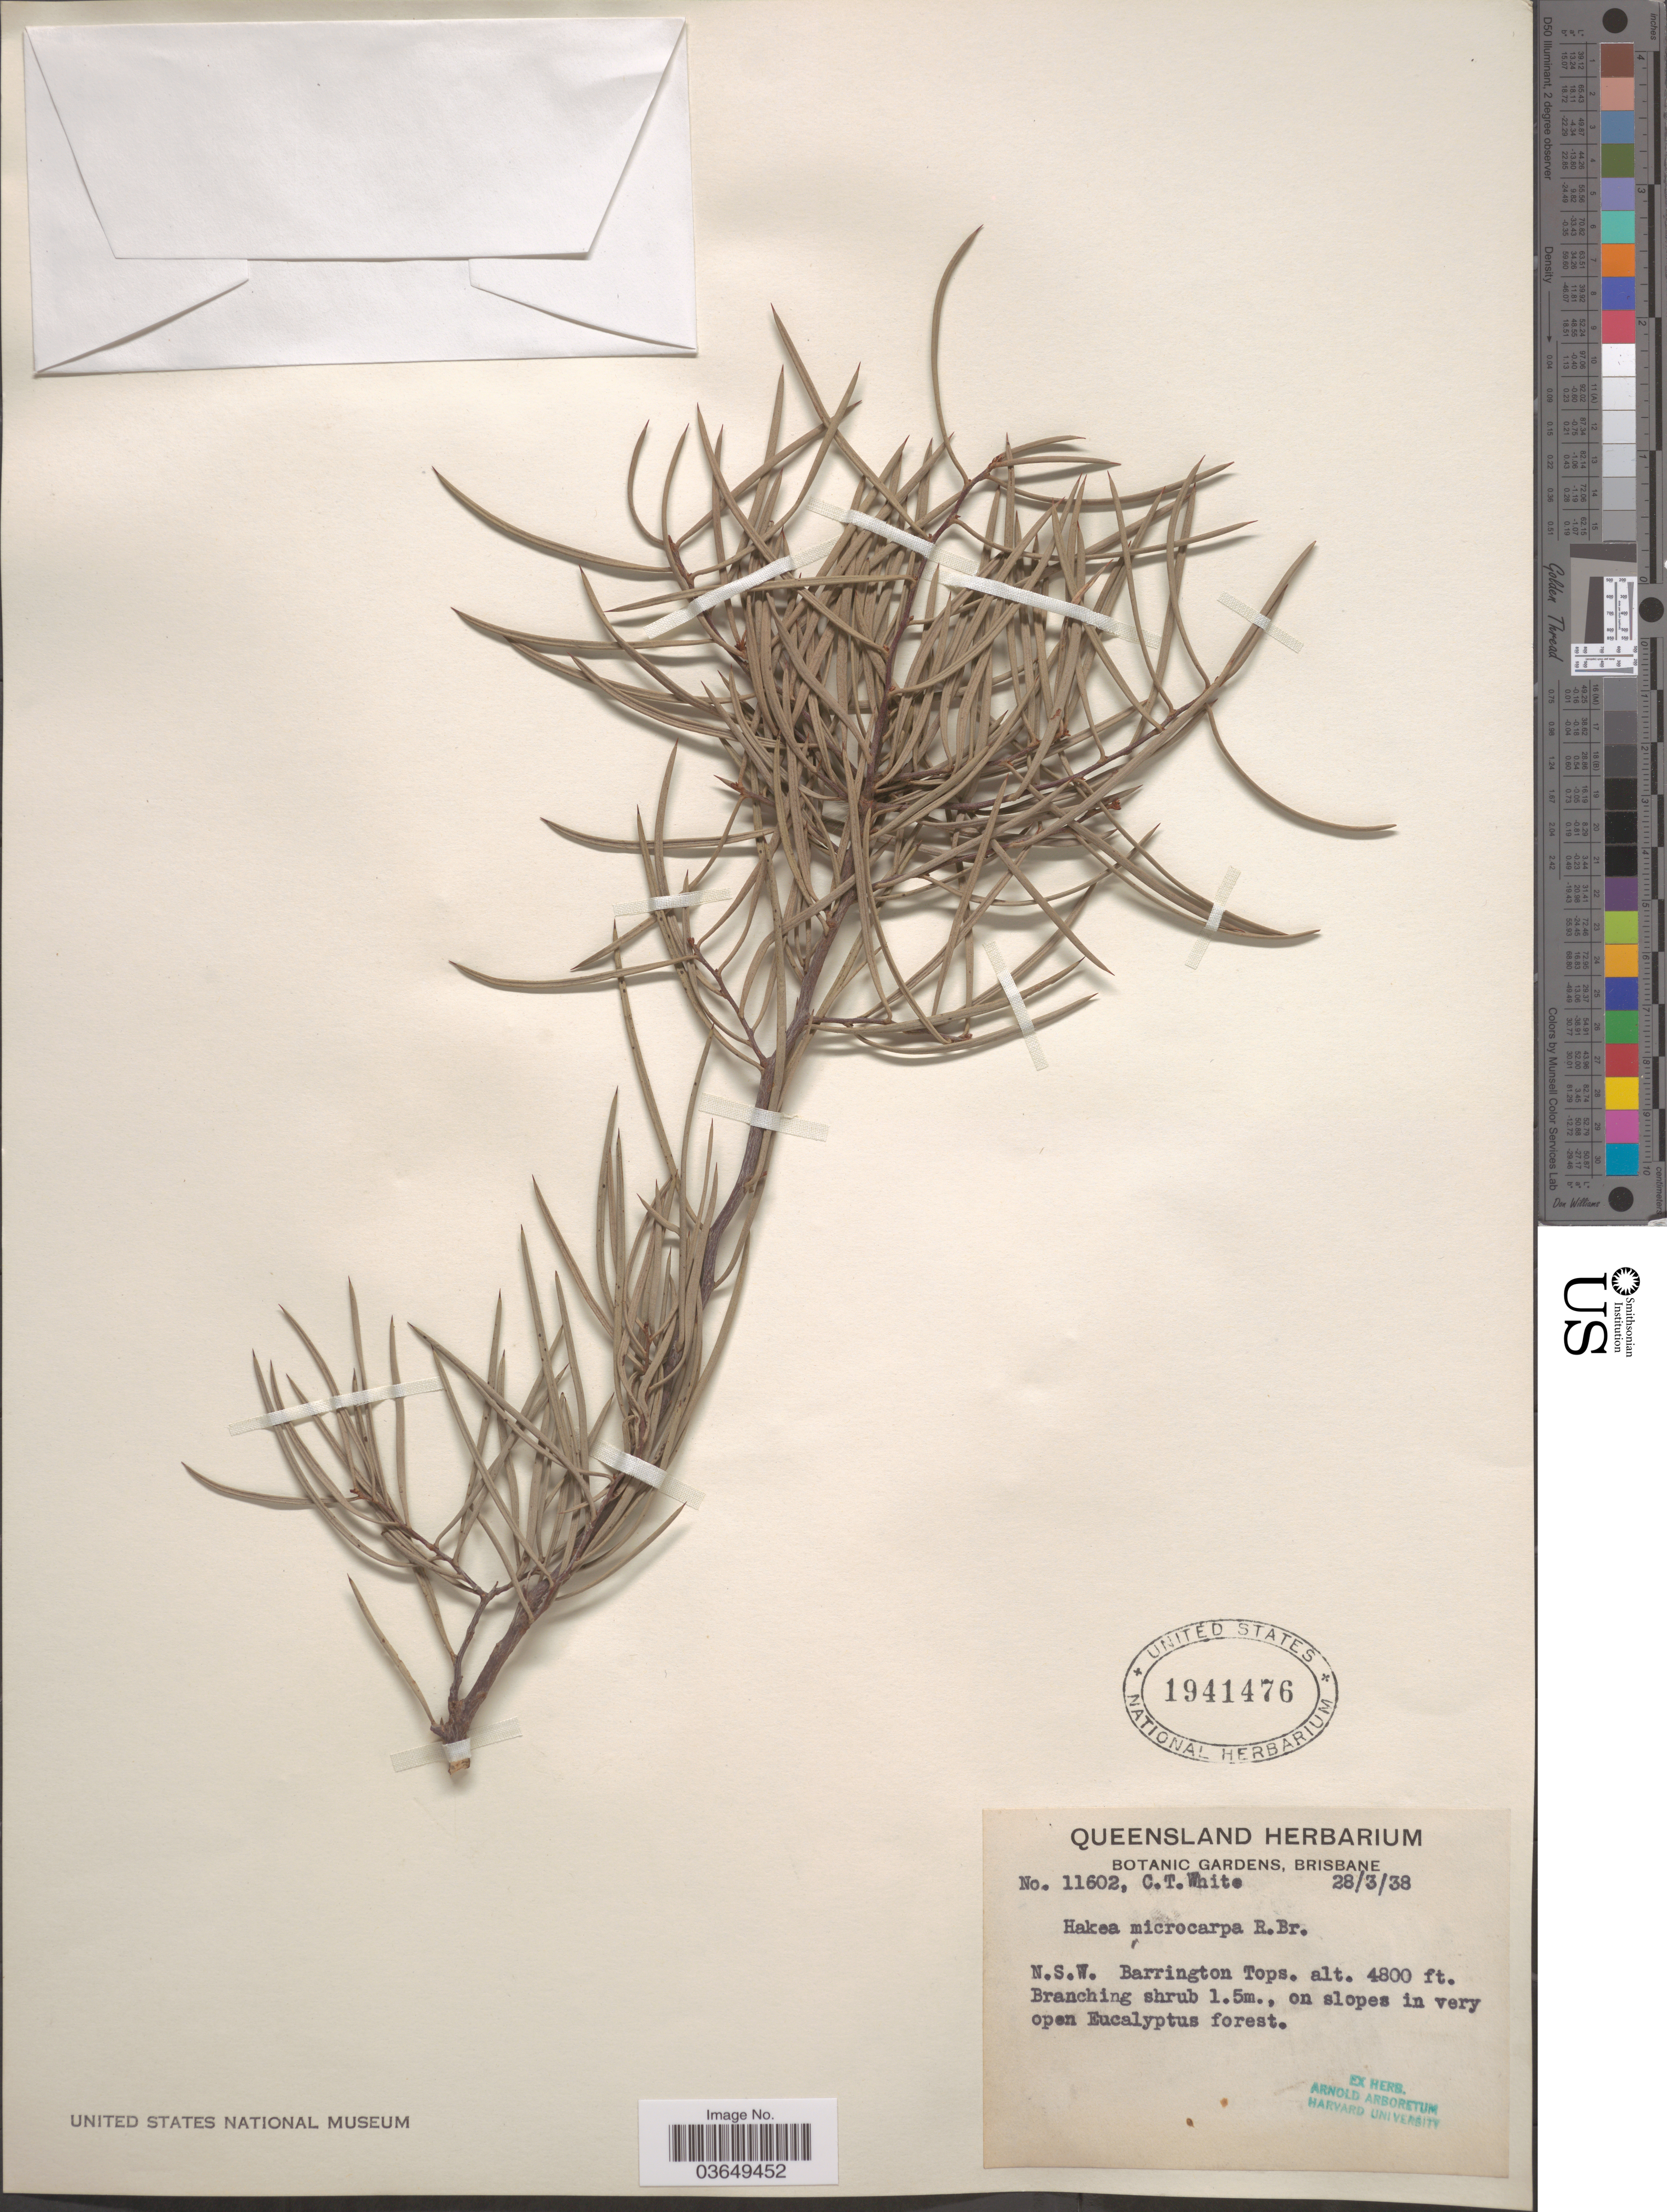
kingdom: Plantae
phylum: Tracheophyta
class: Magnoliopsida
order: Proteales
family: Proteaceae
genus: Hakea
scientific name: Hakea microcarpa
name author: R. Br.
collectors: C. T. White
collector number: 11602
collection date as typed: Transcribed d/m/y: 28/3/38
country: Australia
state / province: New South Wales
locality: Barrington Tops.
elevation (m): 1463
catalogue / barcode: US 1941476